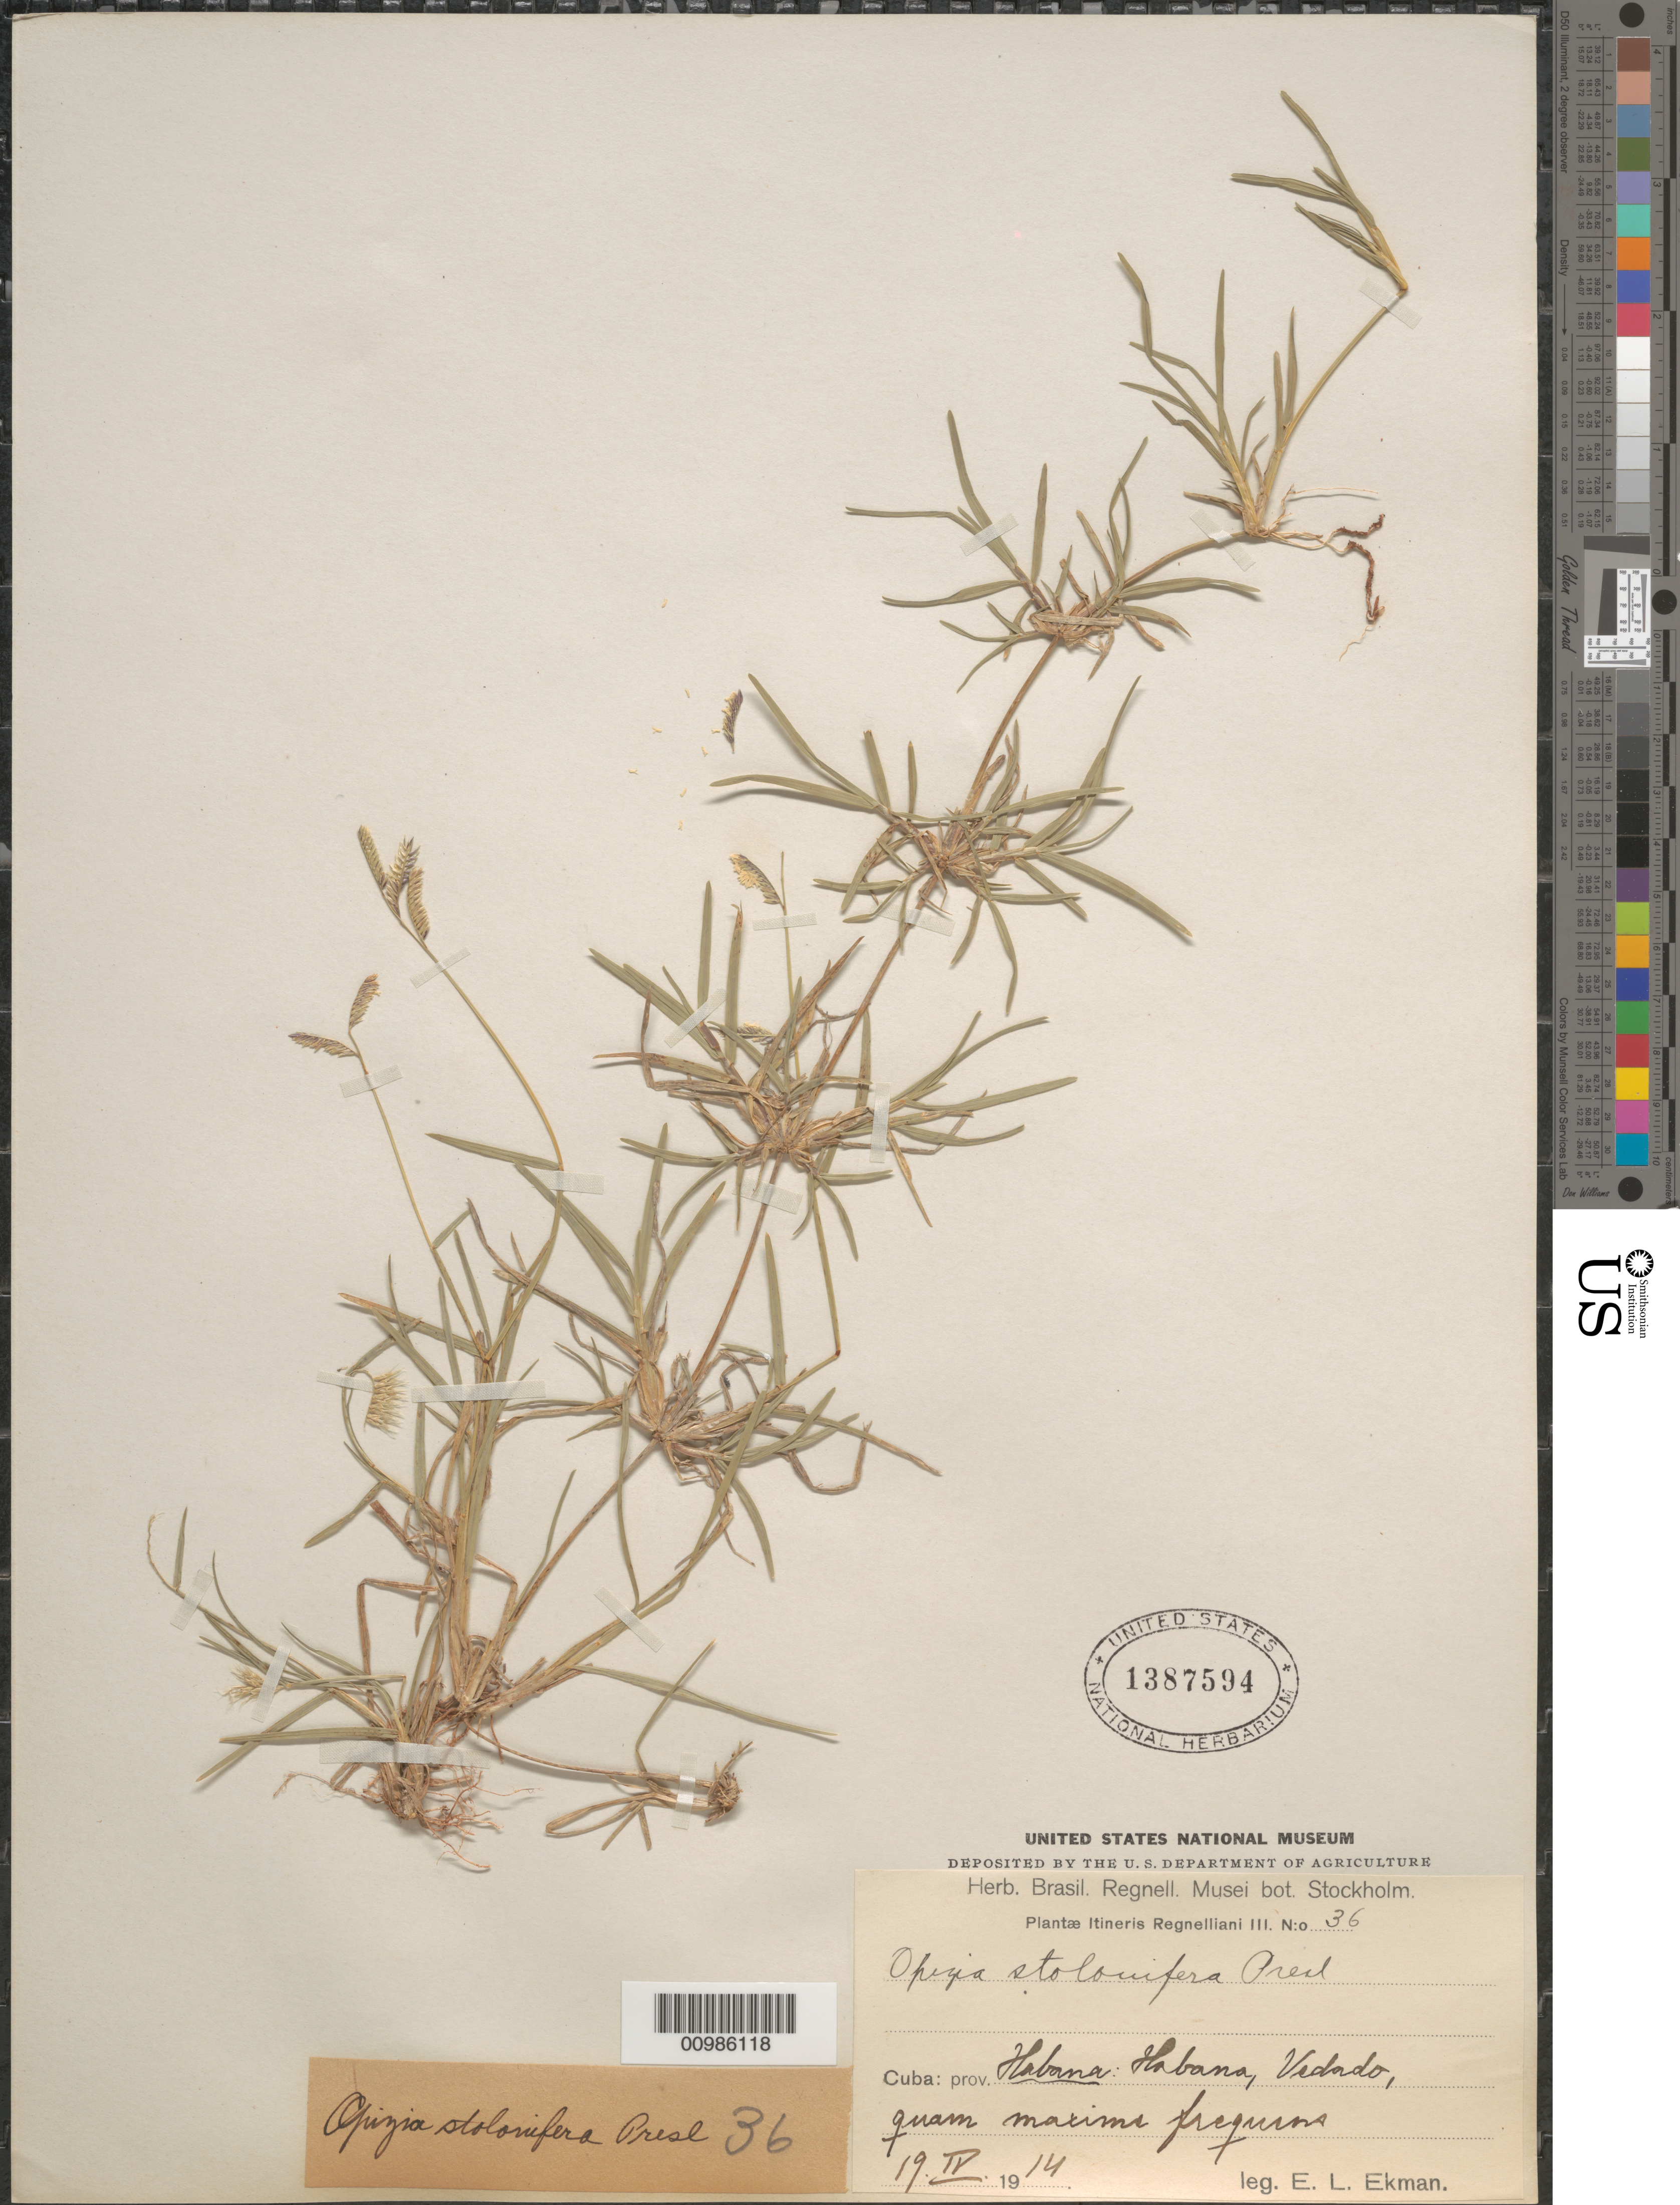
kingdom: Plantae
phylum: Tracheophyta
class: Liliopsida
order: Poales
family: Poaceae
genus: Bouteloua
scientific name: Bouteloua dimorpha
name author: Columbus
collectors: E. L. Ekman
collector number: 36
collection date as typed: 19 Apr 1914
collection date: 1914-04-19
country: Cuba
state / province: La Habana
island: Cuba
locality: Vedado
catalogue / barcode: US 1387594